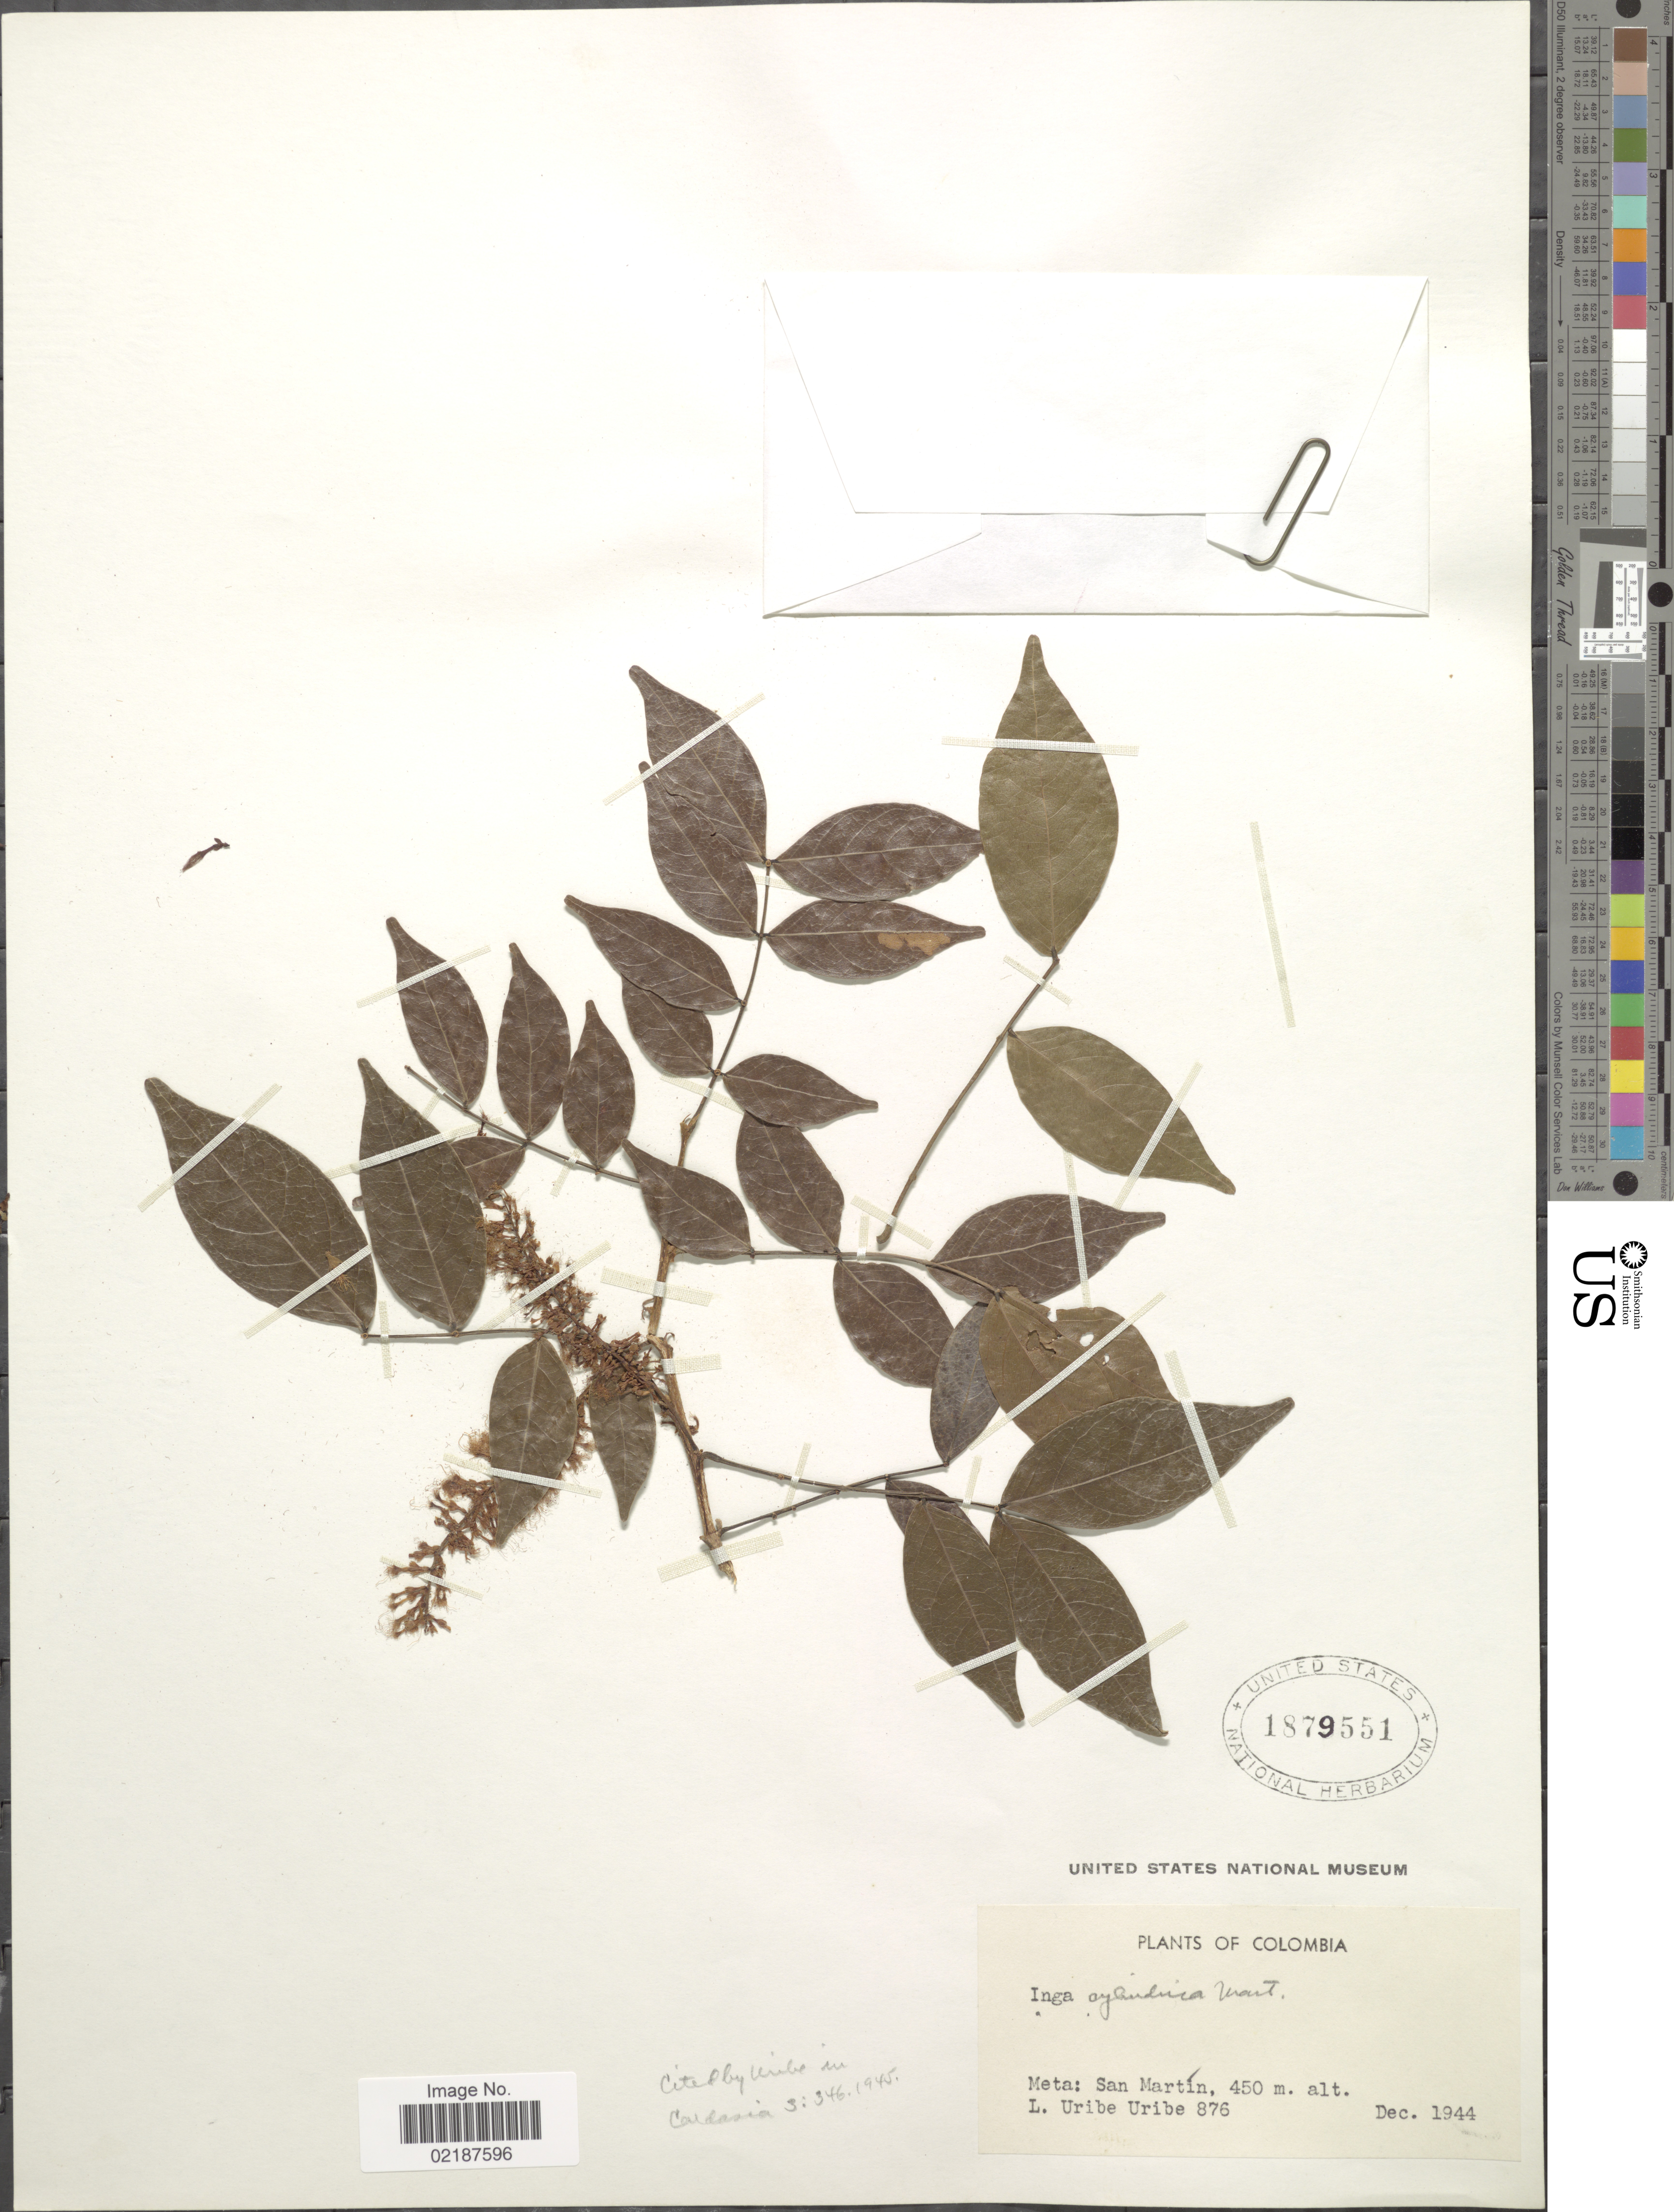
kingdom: Plantae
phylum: Tracheophyta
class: Magnoliopsida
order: Fabales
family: Fabaceae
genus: Inga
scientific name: Inga cylindrica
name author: Mart.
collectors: L. Uribe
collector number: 876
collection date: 1944-12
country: Colombia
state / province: Meta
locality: San martin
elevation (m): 450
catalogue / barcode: US 1879551